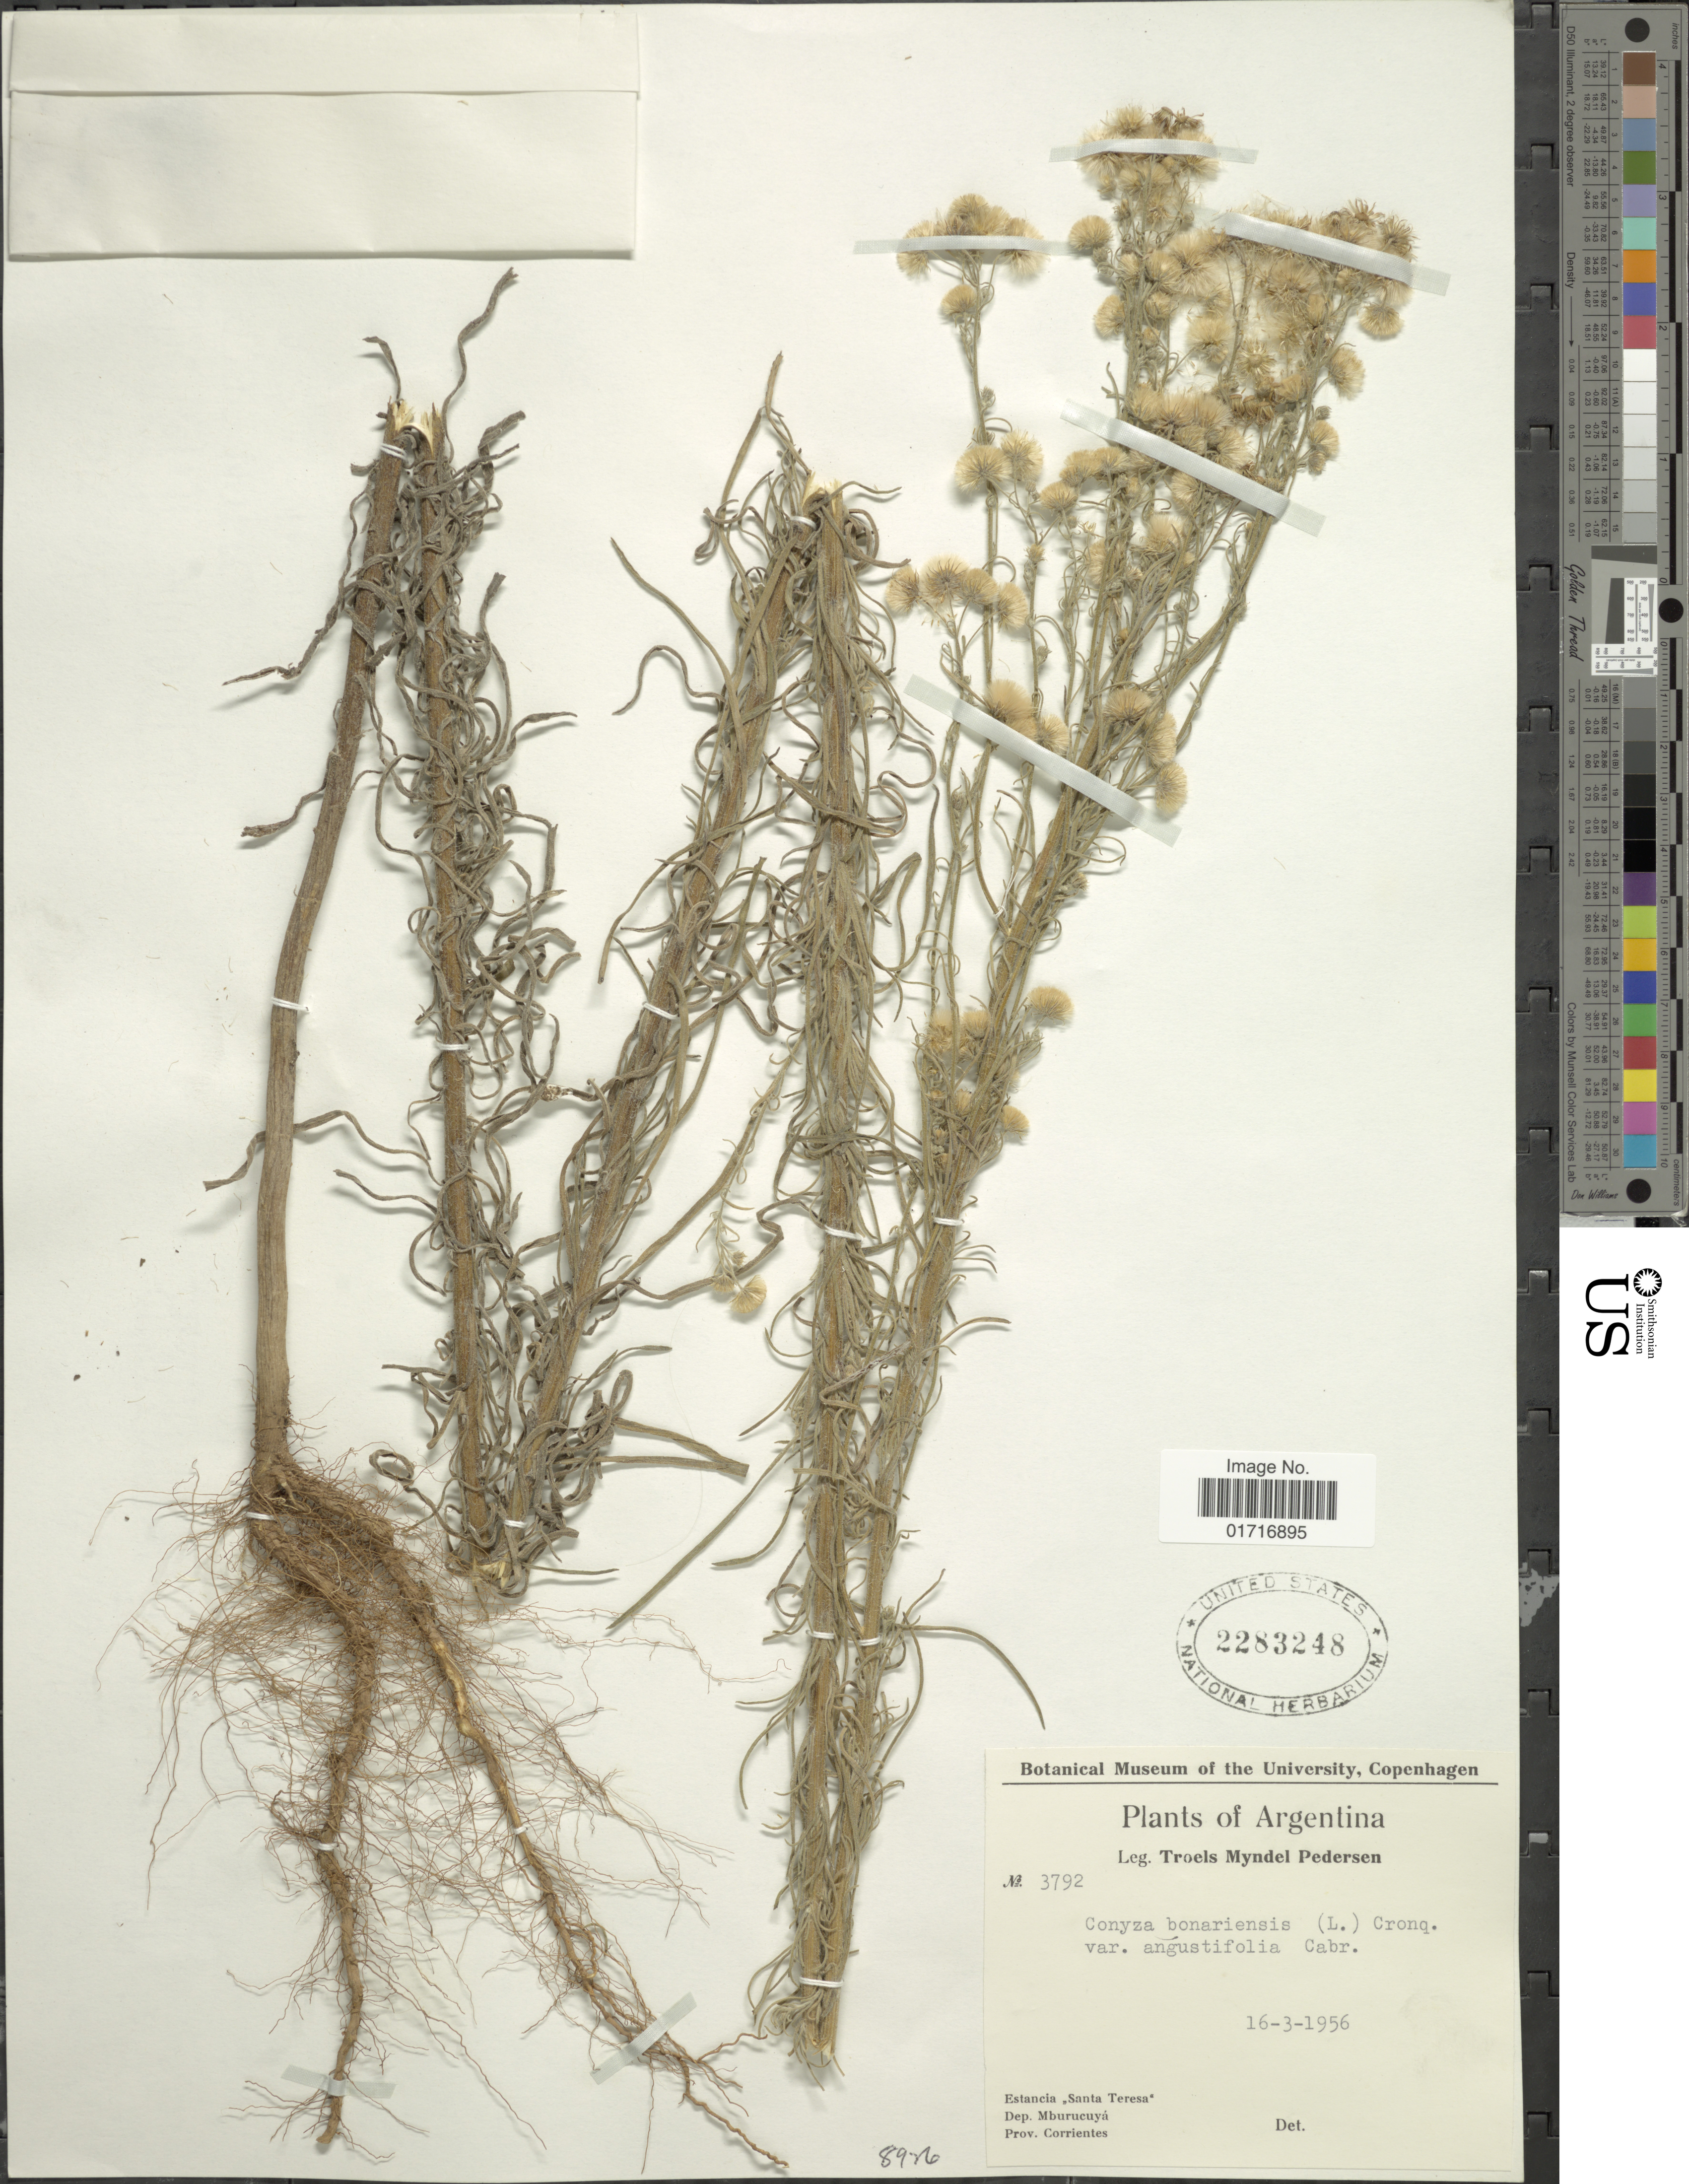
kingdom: Plantae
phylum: Tracheophyta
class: Magnoliopsida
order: Asterales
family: Asteraceae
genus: Conyza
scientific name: Conyza bonariensis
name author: (L.) Cronq.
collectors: T. Pederson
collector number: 3792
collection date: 1956-03-16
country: Argentina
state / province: Corrientes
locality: Argentina. Estancia "Santa Teresa". Dep. Mburucuya. Prov, Corrientes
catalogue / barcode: US 2283248